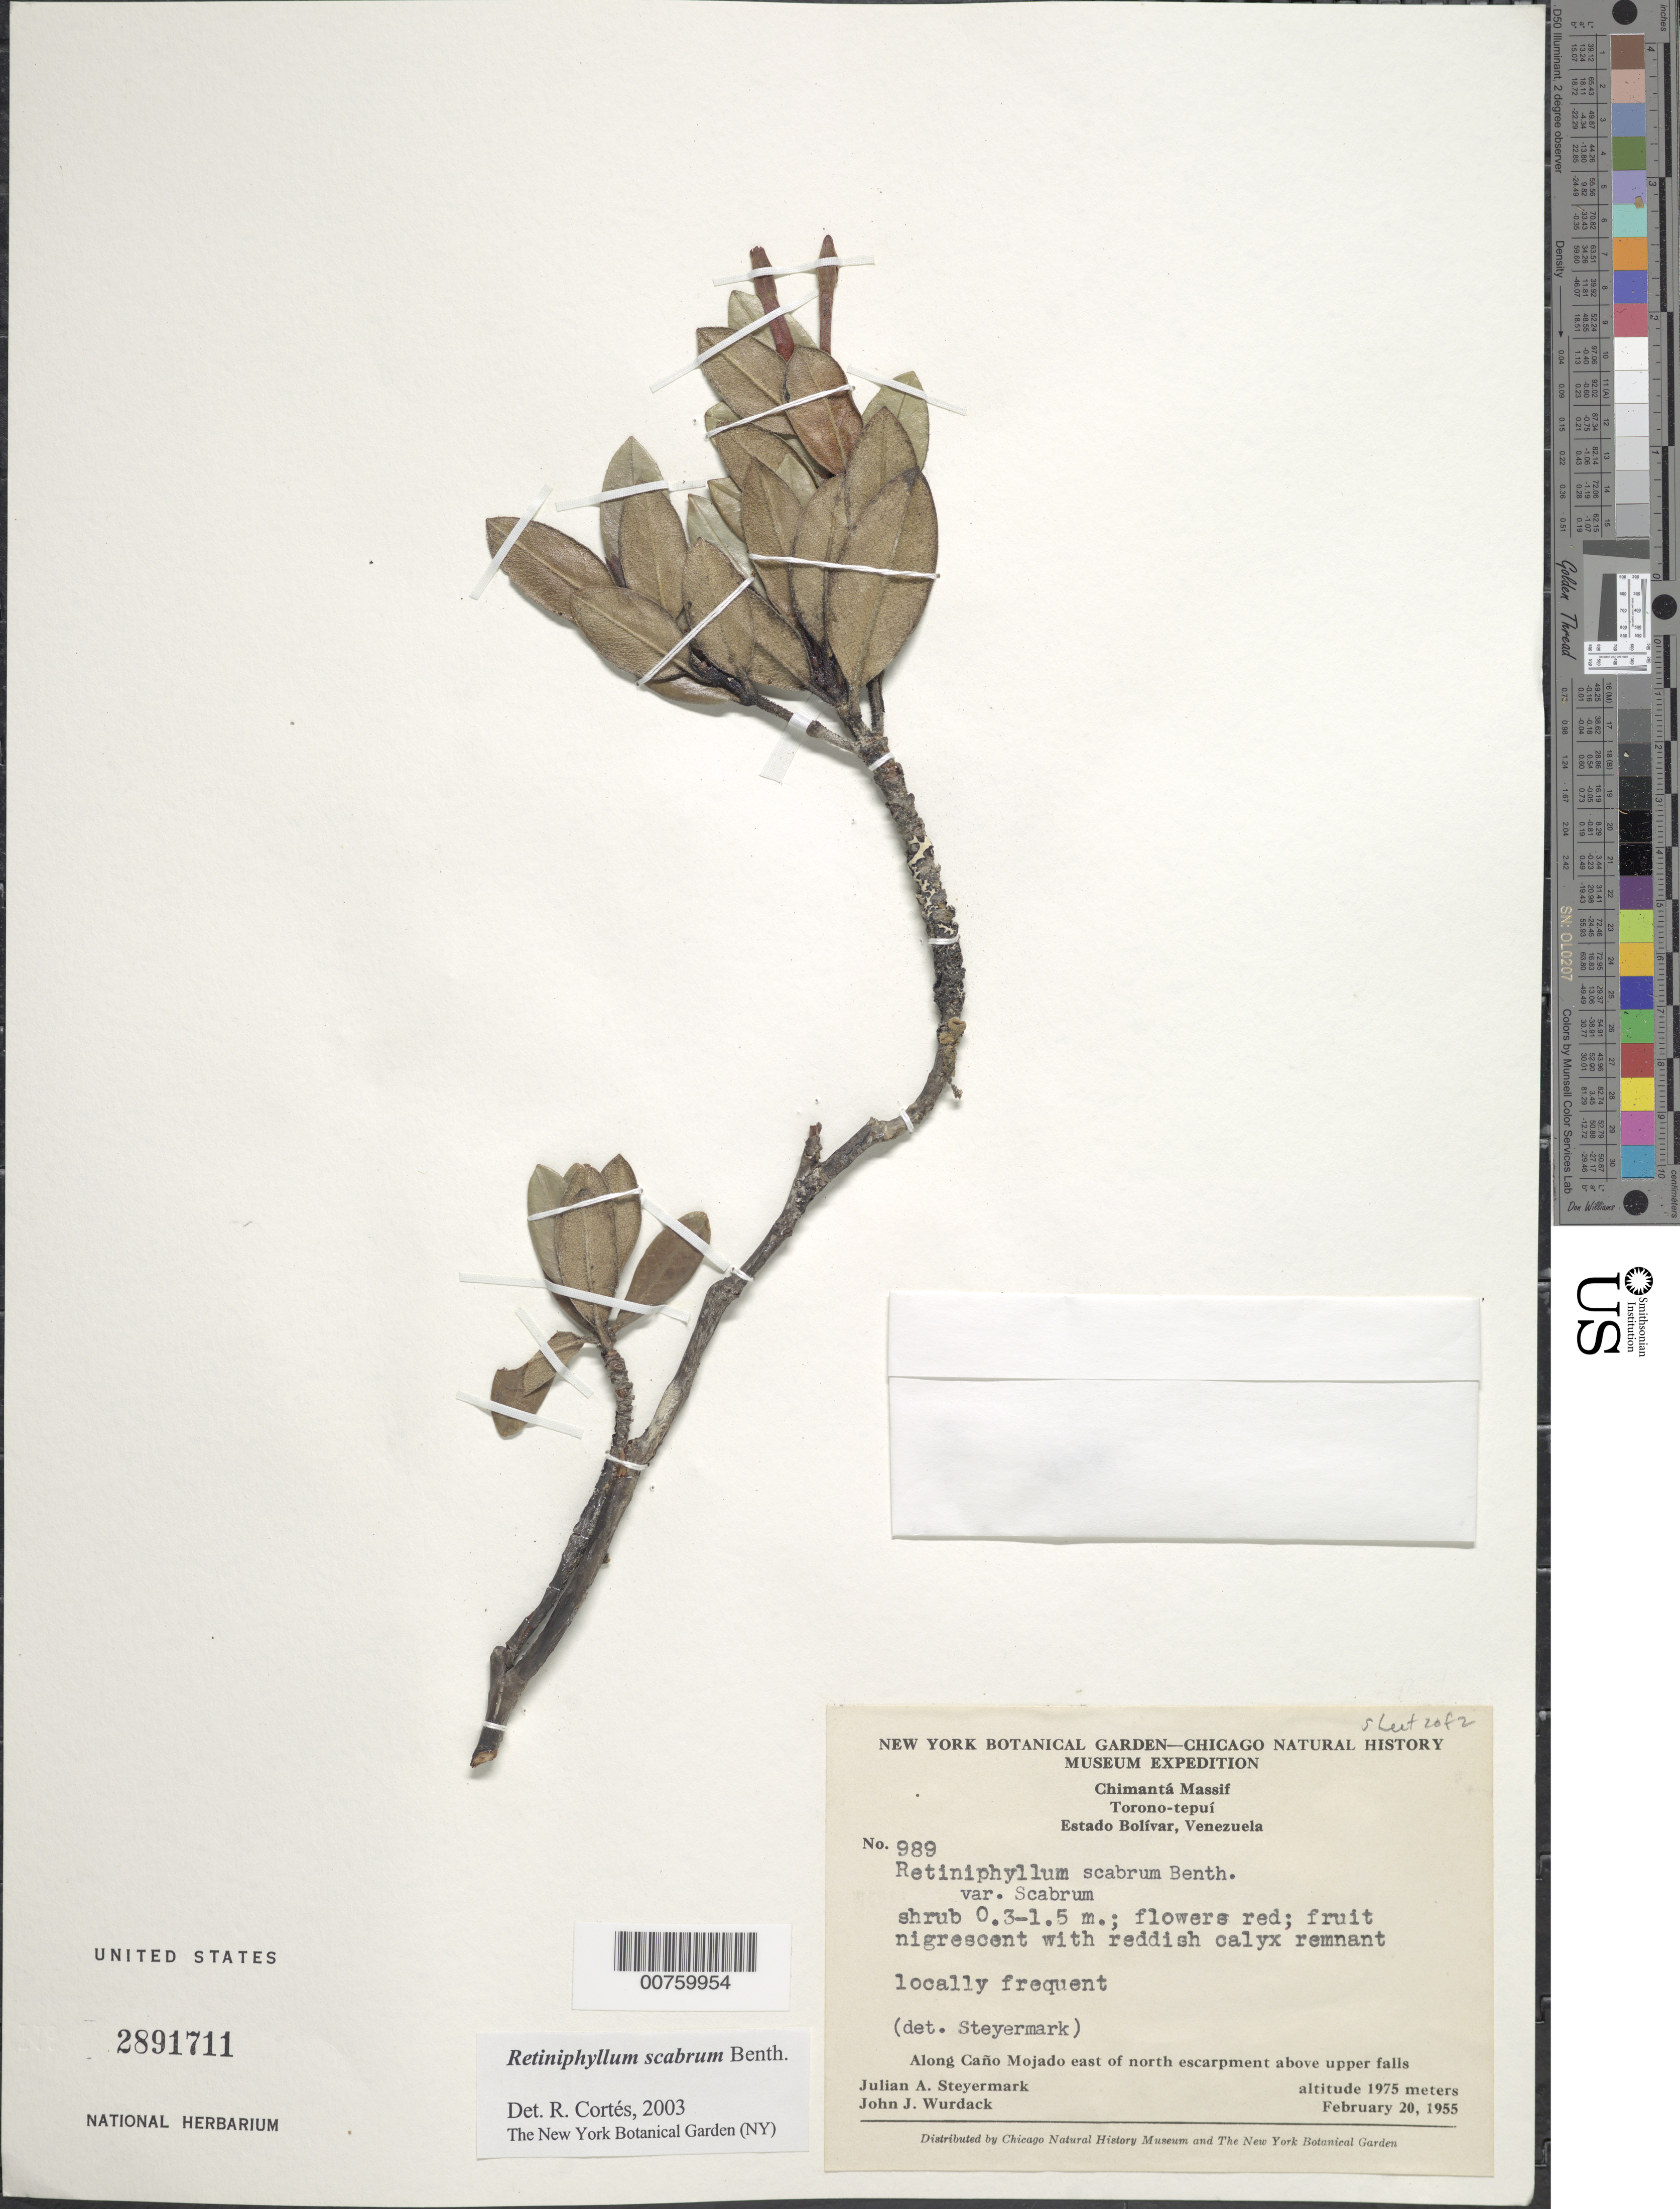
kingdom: Plantae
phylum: Tracheophyta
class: Magnoliopsida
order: Gentianales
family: Rubiaceae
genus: Retiniphyllum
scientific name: Retiniphyllum scabrum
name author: Benth.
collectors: J. Steyermark & J. J. Wurdack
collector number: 989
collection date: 1955-02-20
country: Venezuela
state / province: Bolivar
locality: Chimantá Massif, Torono-tepuí, Along Caño Mojado east of north escarpment above upper falls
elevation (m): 1975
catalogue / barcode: US 2891711